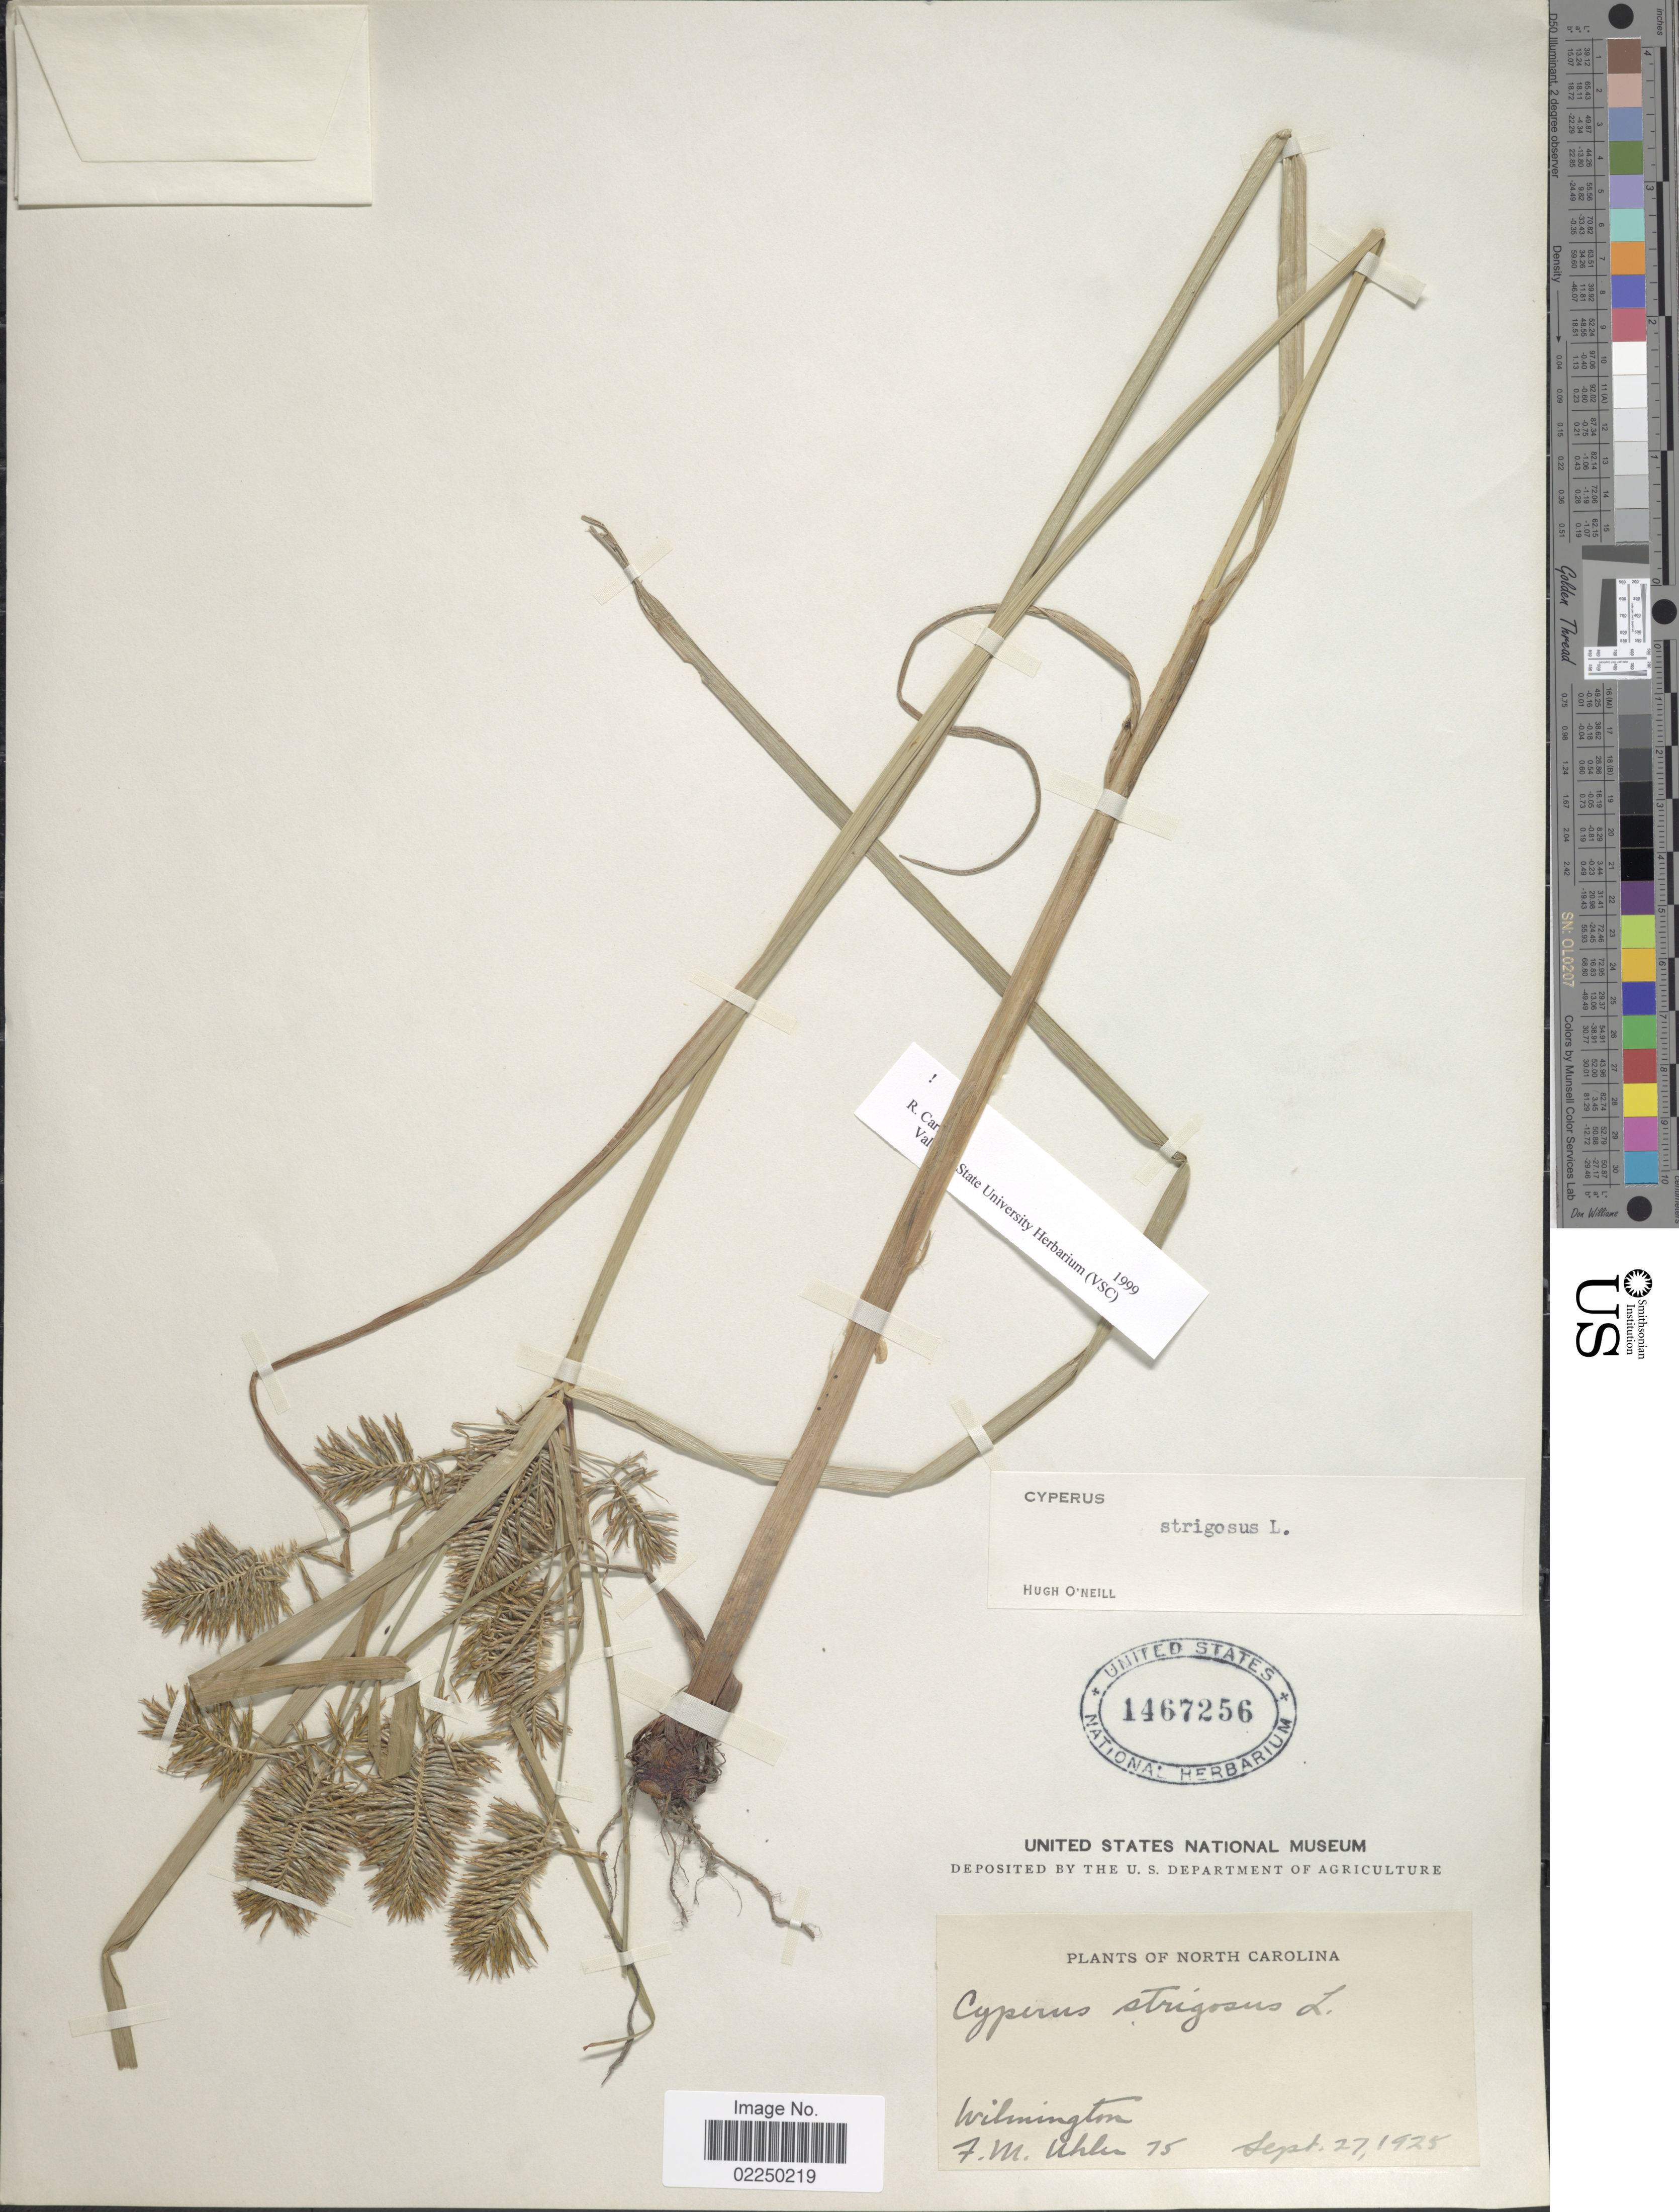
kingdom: Plantae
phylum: Tracheophyta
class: Liliopsida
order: Poales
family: Cyperaceae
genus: Cyperus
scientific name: Cyperus strigosus L.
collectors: F. M. Uhler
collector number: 75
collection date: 1925-09-27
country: United States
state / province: North Carolina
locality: Wilmington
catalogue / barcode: US 1467256